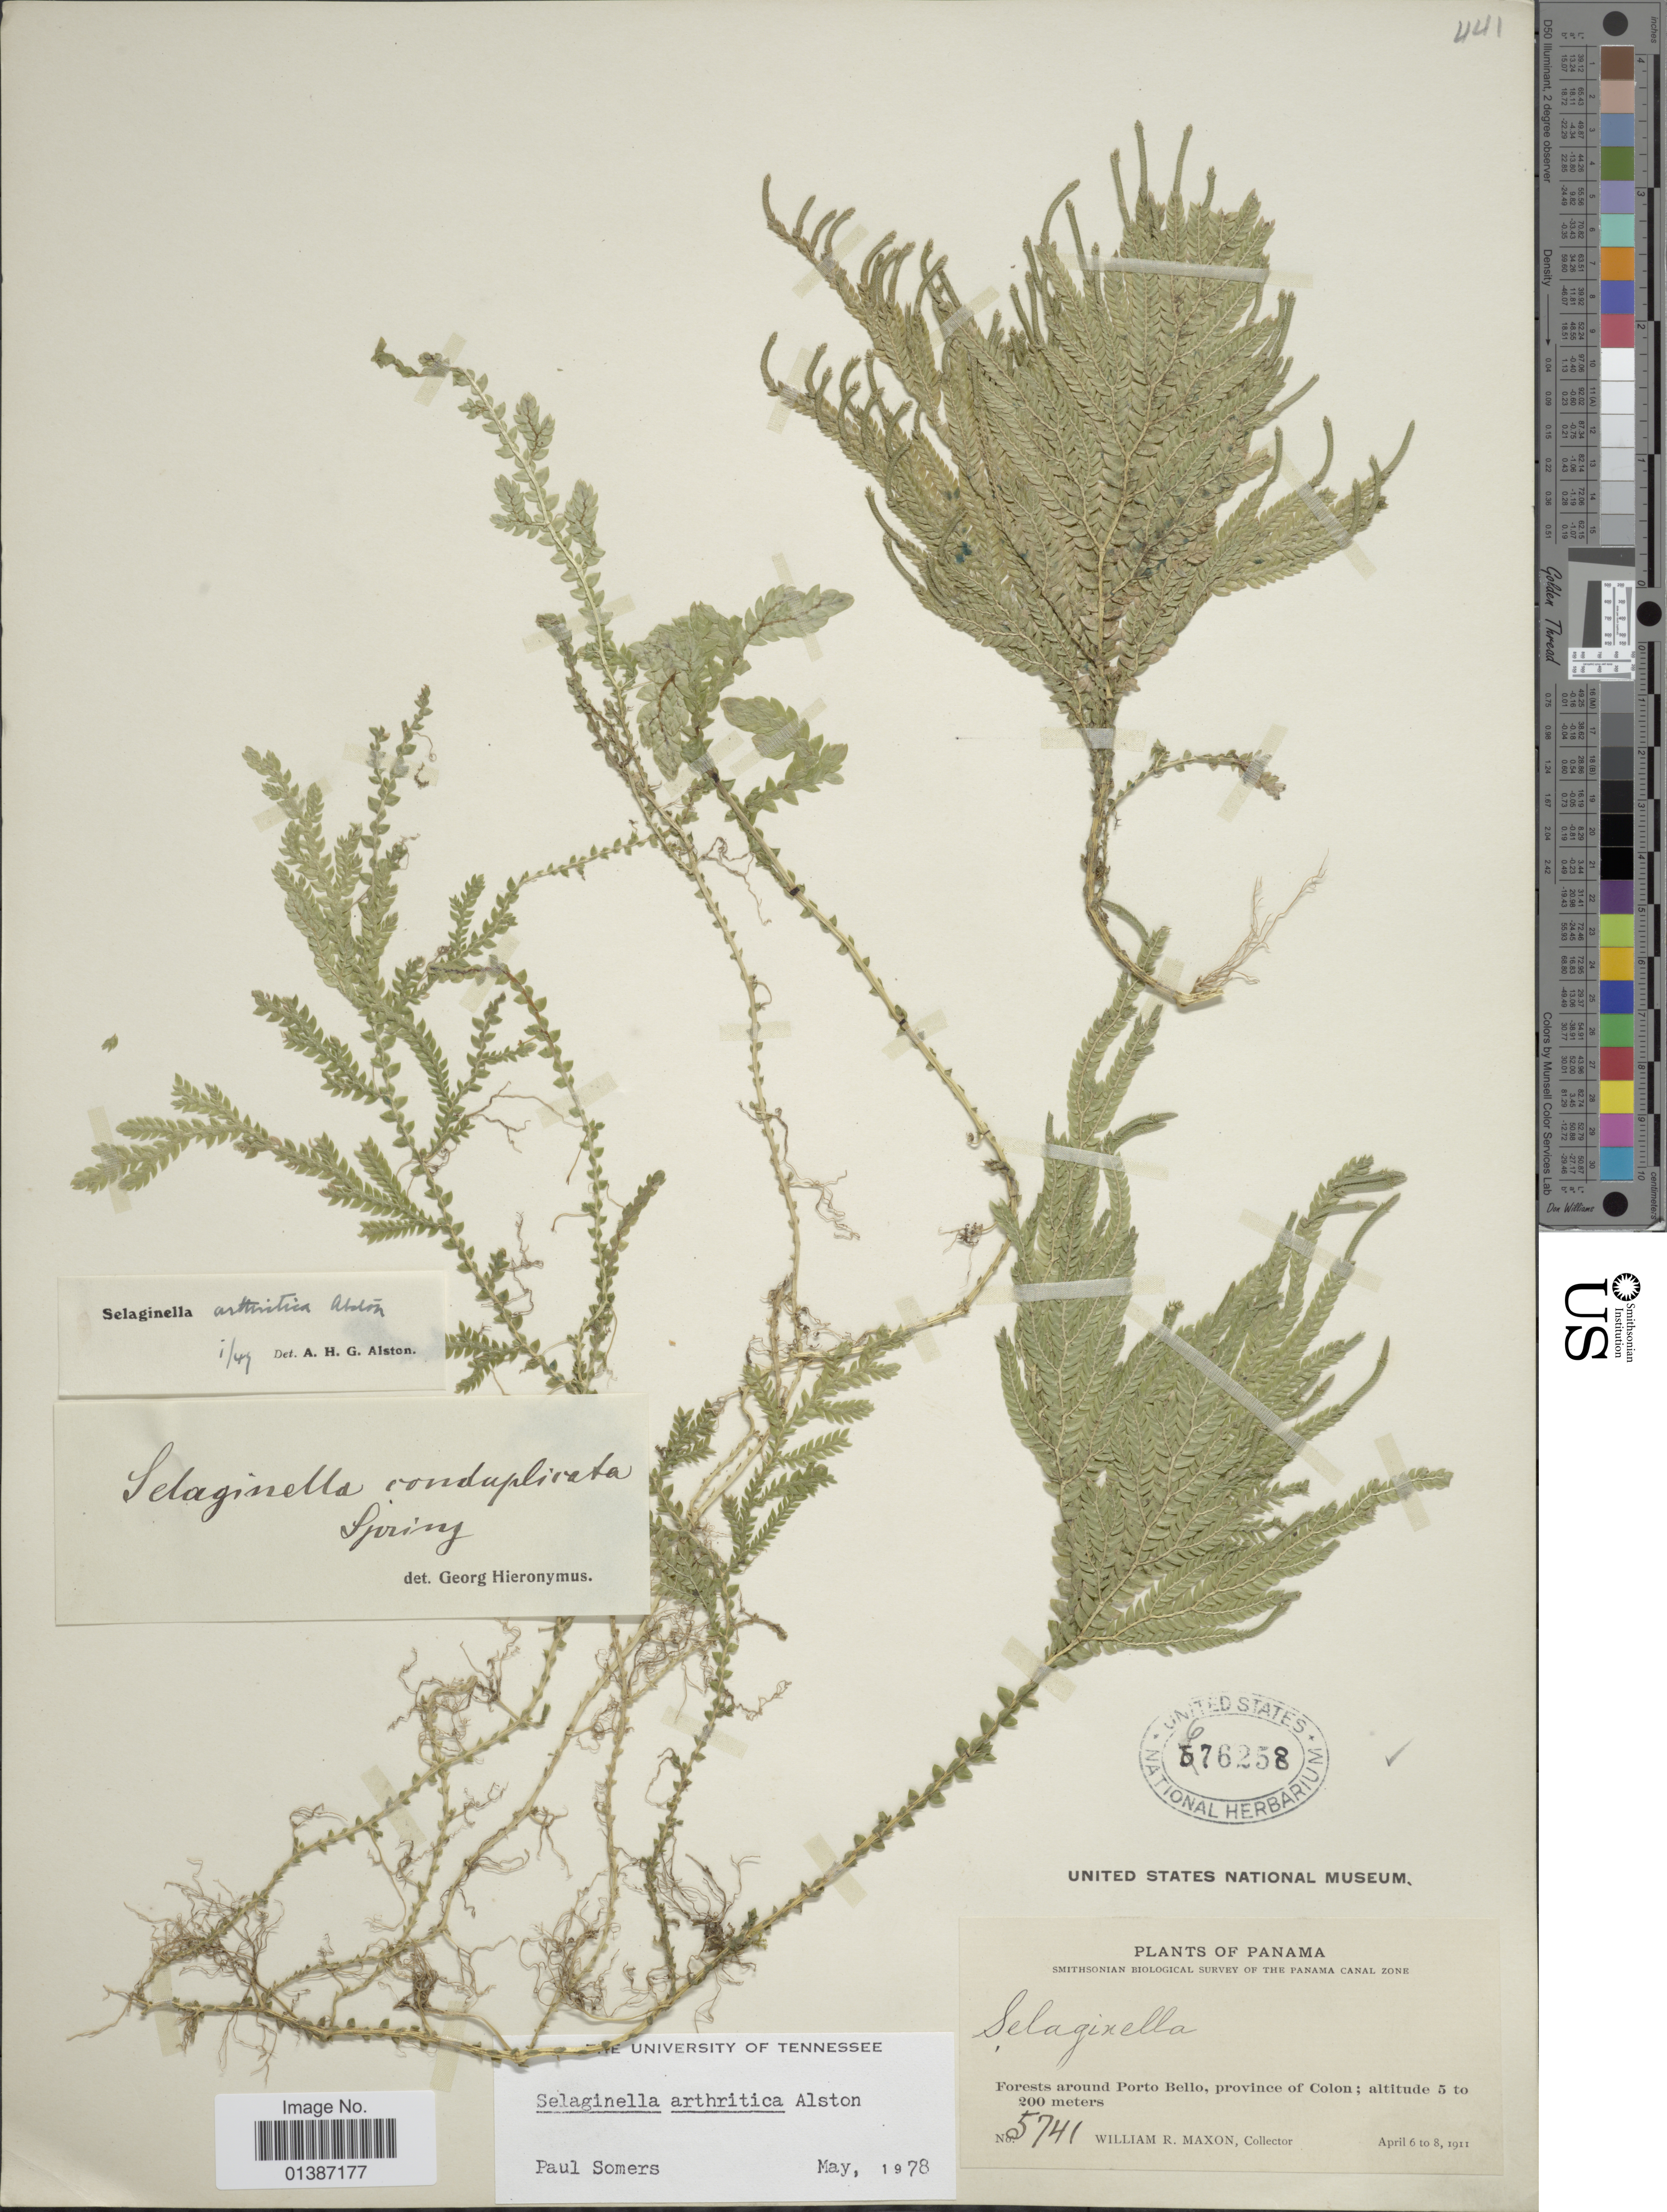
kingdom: Plantae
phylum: Tracheophyta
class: Lycopodiopsida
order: Selaginellales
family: Selaginellaceae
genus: Selaginella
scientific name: Selaginella arthritica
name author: Alston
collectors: W. R. Maxon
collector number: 5741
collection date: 1911-04-06/1911-04-08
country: Panama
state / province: Colón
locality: Forests around Porto Bello, province of Colon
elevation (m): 5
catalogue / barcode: US 676258